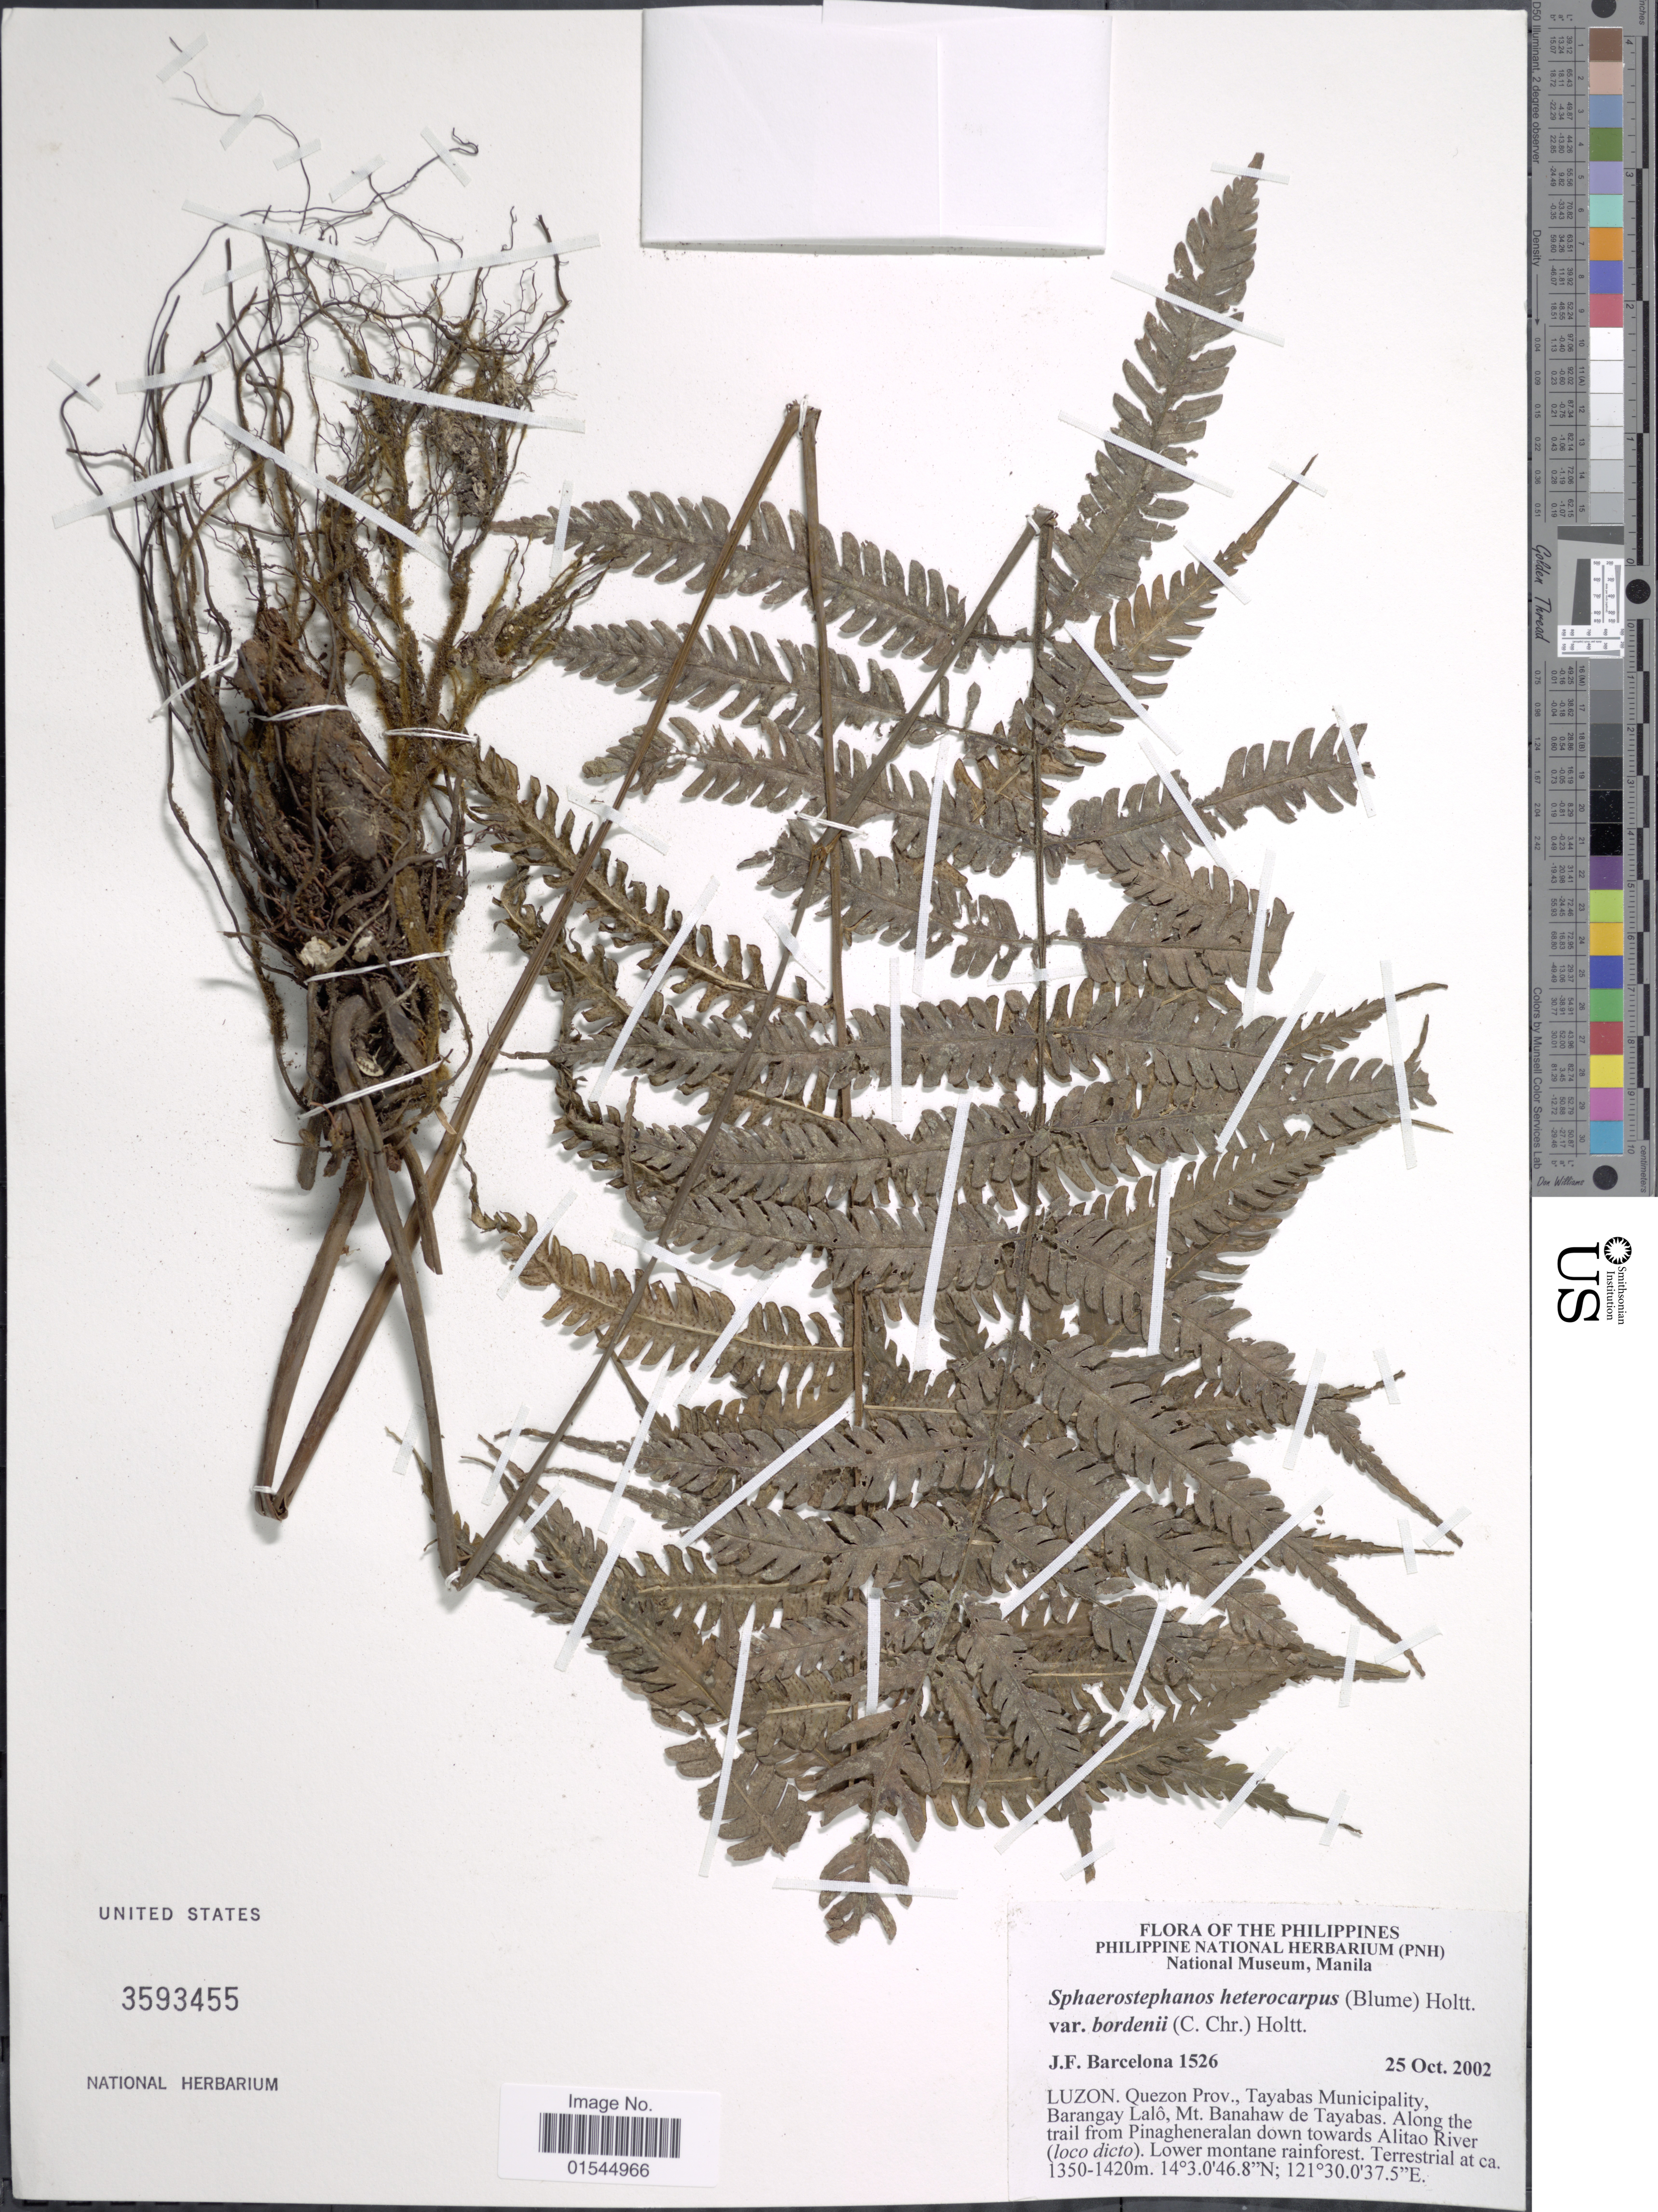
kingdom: Plantae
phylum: Tracheophyta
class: Polypodiopsida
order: Polypodiales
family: Thelypteridaceae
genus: Sphaerostephanos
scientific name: Sphaerostephanos heterocarpus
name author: (Blume) Holttum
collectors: J. F. Barcelona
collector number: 1526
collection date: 2002-10-25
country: Philippines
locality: Luzon. Quezon Prov., Tayabas Municipality, Barangay Lalo, Mt. Banahaw de Tayabas, Along the trail from Pinagheneralan down towards Alitao River (loco dicto).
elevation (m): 1350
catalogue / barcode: US 3593455